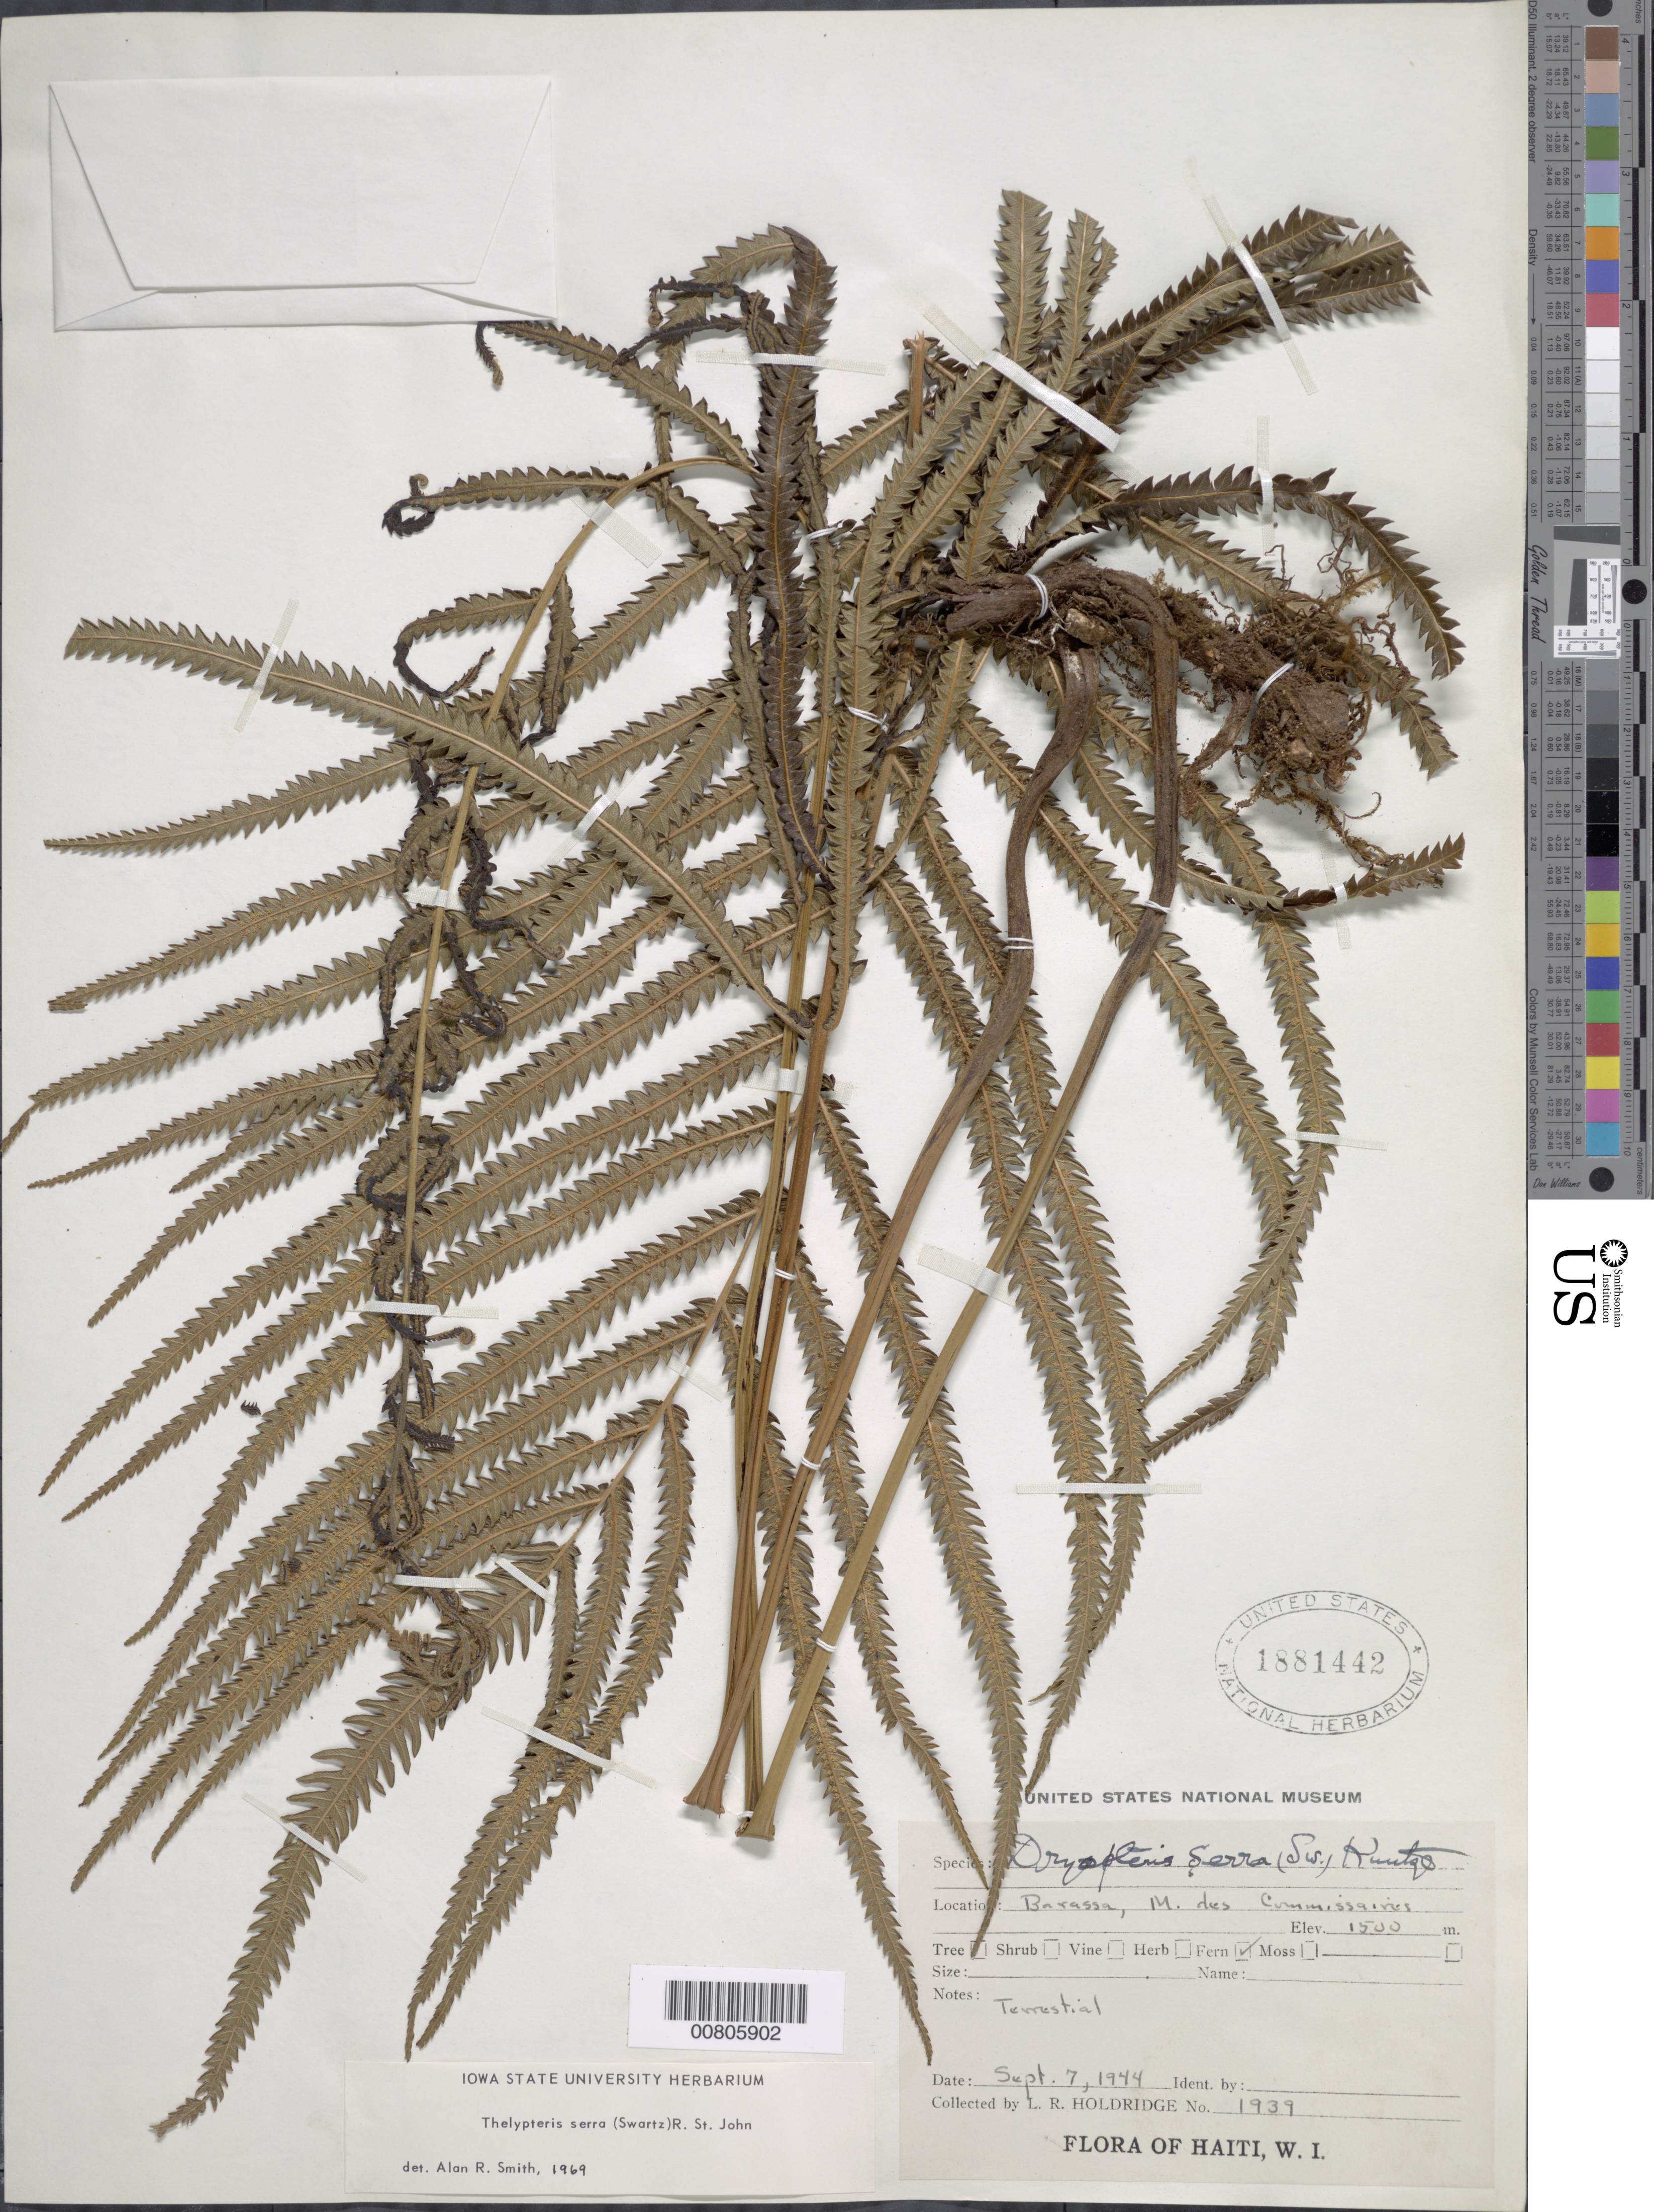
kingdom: Plantae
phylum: Tracheophyta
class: Polypodiopsida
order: Polypodiales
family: Thelypteridaceae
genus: Christella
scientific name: Christella serra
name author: (Sw.) Holttum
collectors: L. Holdridge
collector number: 1939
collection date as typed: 07 Sep 1944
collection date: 1944-09-07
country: Haiti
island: Hispaniola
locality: Barassa, M. des Commissaires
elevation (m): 1500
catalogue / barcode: US 1881442